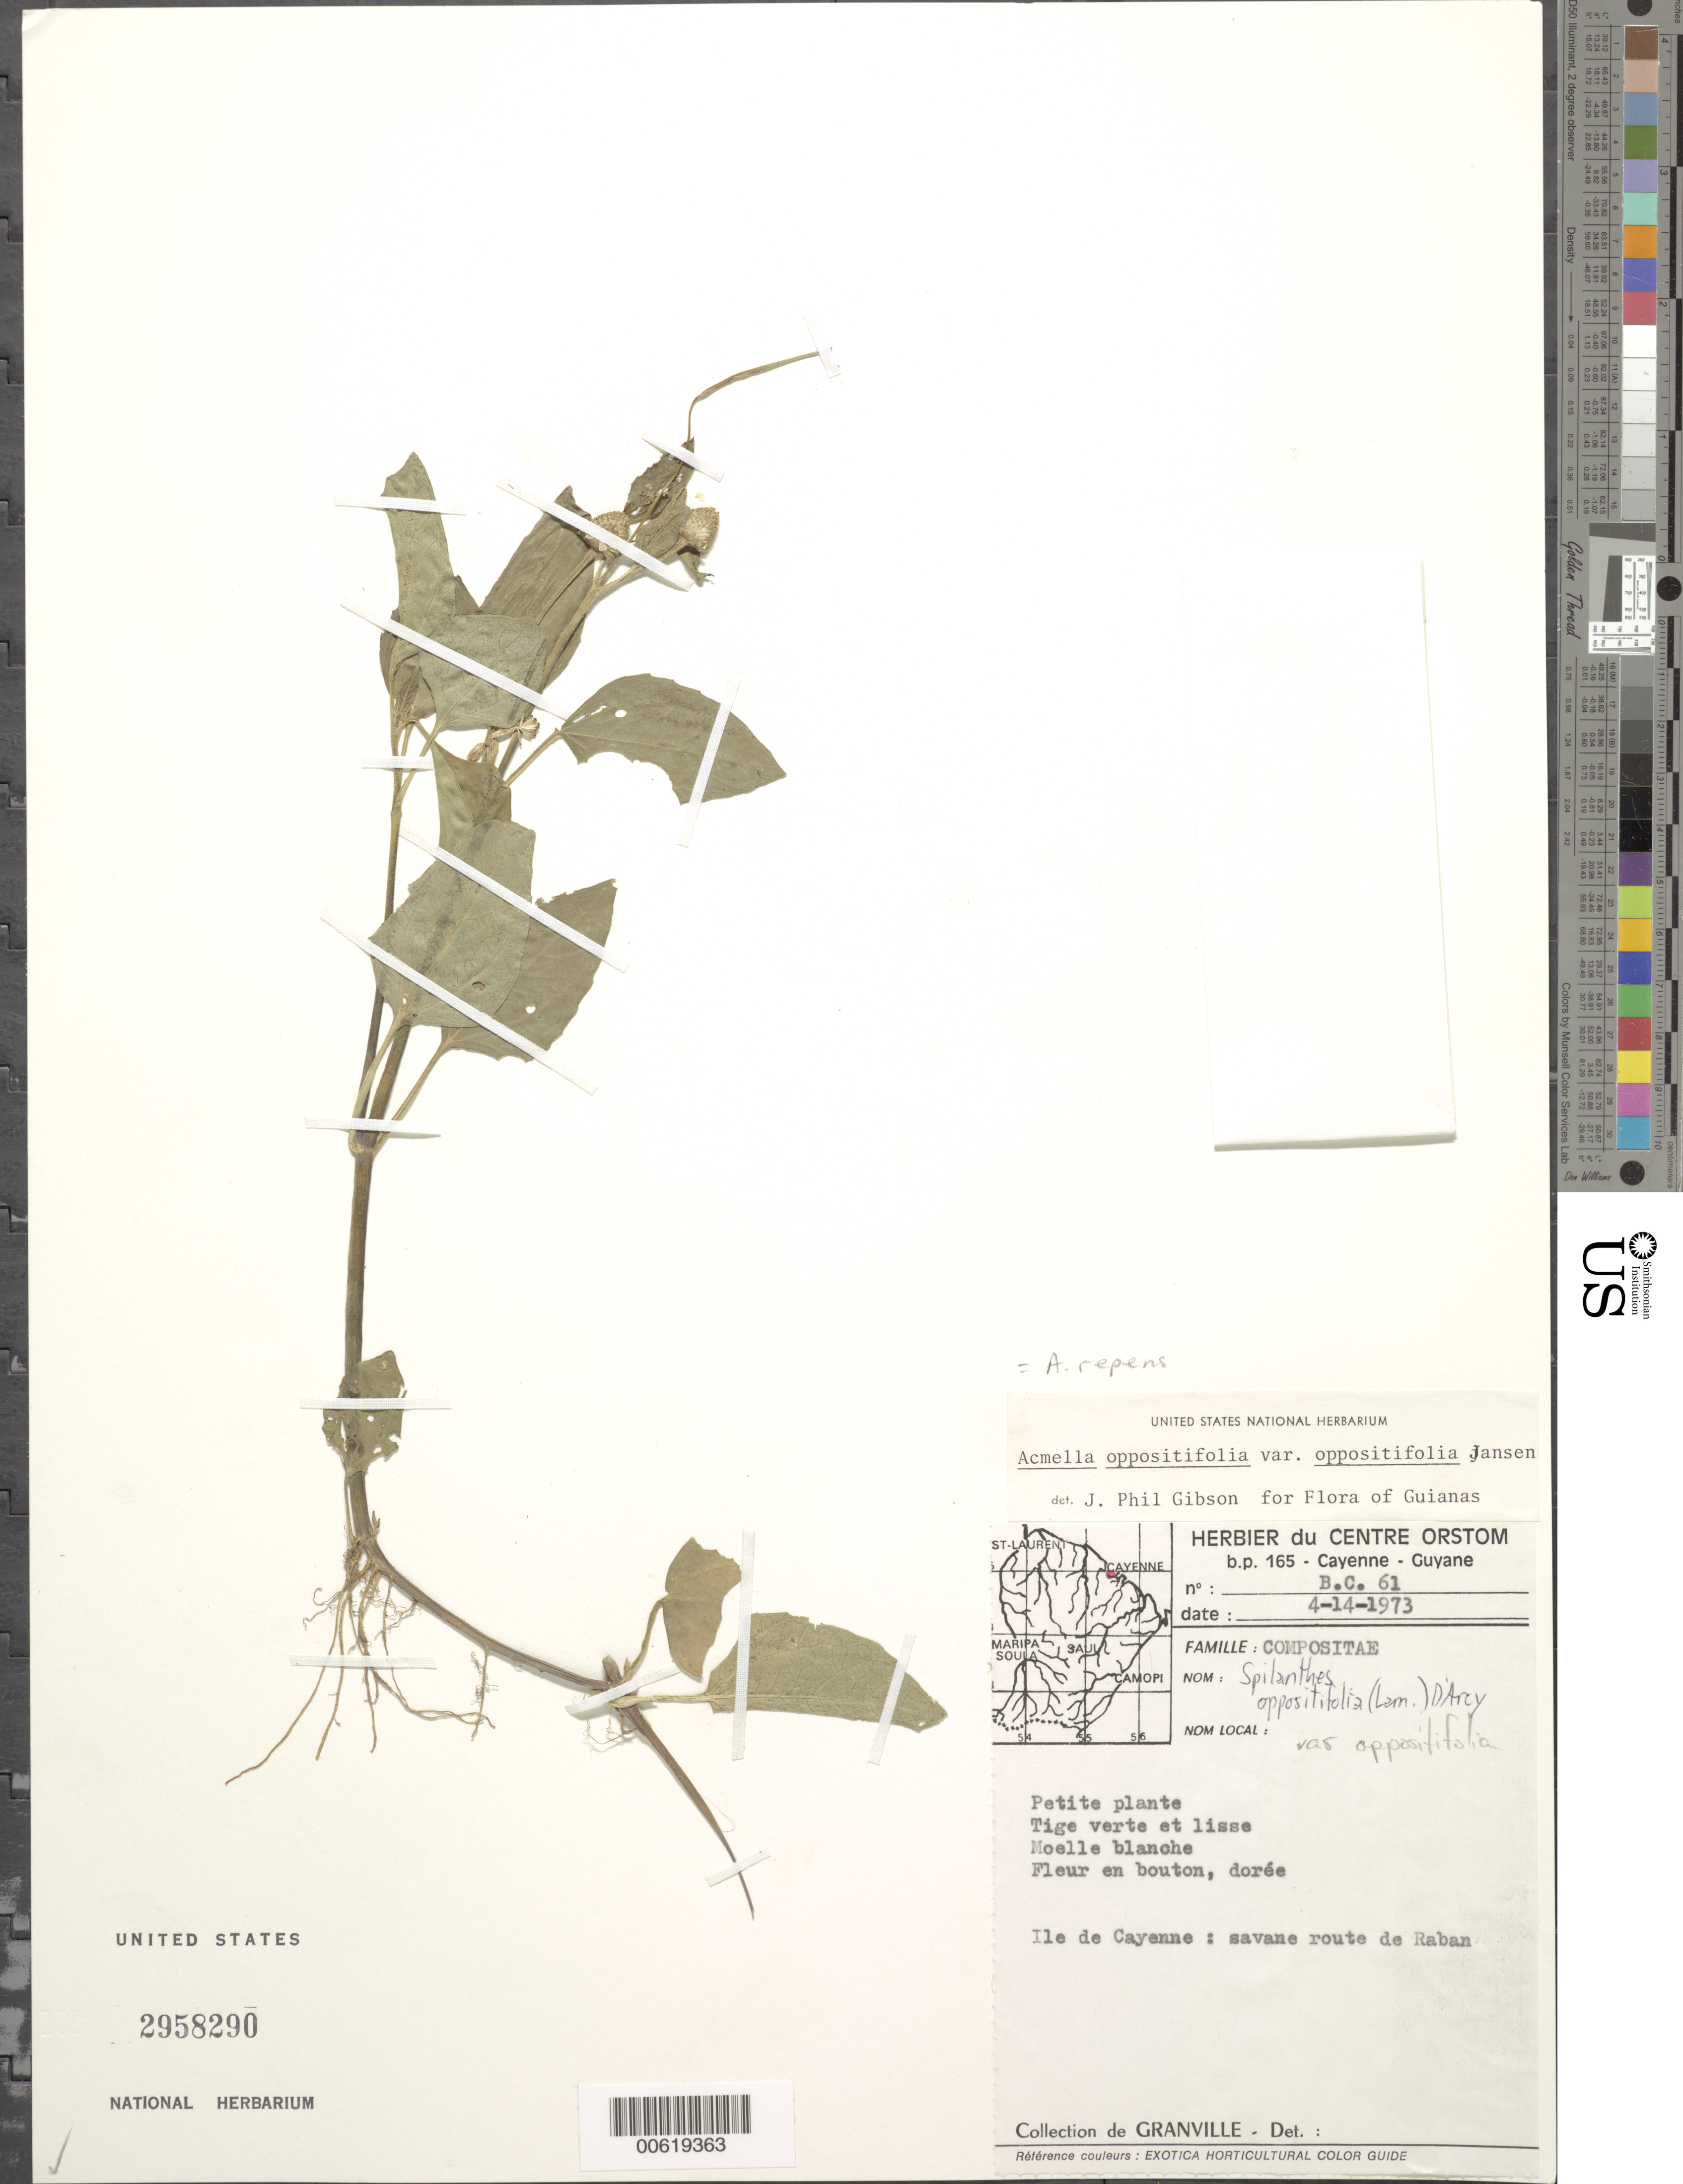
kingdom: Plantae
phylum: Tracheophyta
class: Magnoliopsida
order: Asterales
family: Asteraceae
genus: Acmella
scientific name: Acmella uliginosa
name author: (Sw.) Cass.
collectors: J.-J. de Granville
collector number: BC 61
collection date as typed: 14-Apr-73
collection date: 1973-04-14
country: French Guiana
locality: Ile de Cayenne, savane route de Raban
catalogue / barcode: US 2958290